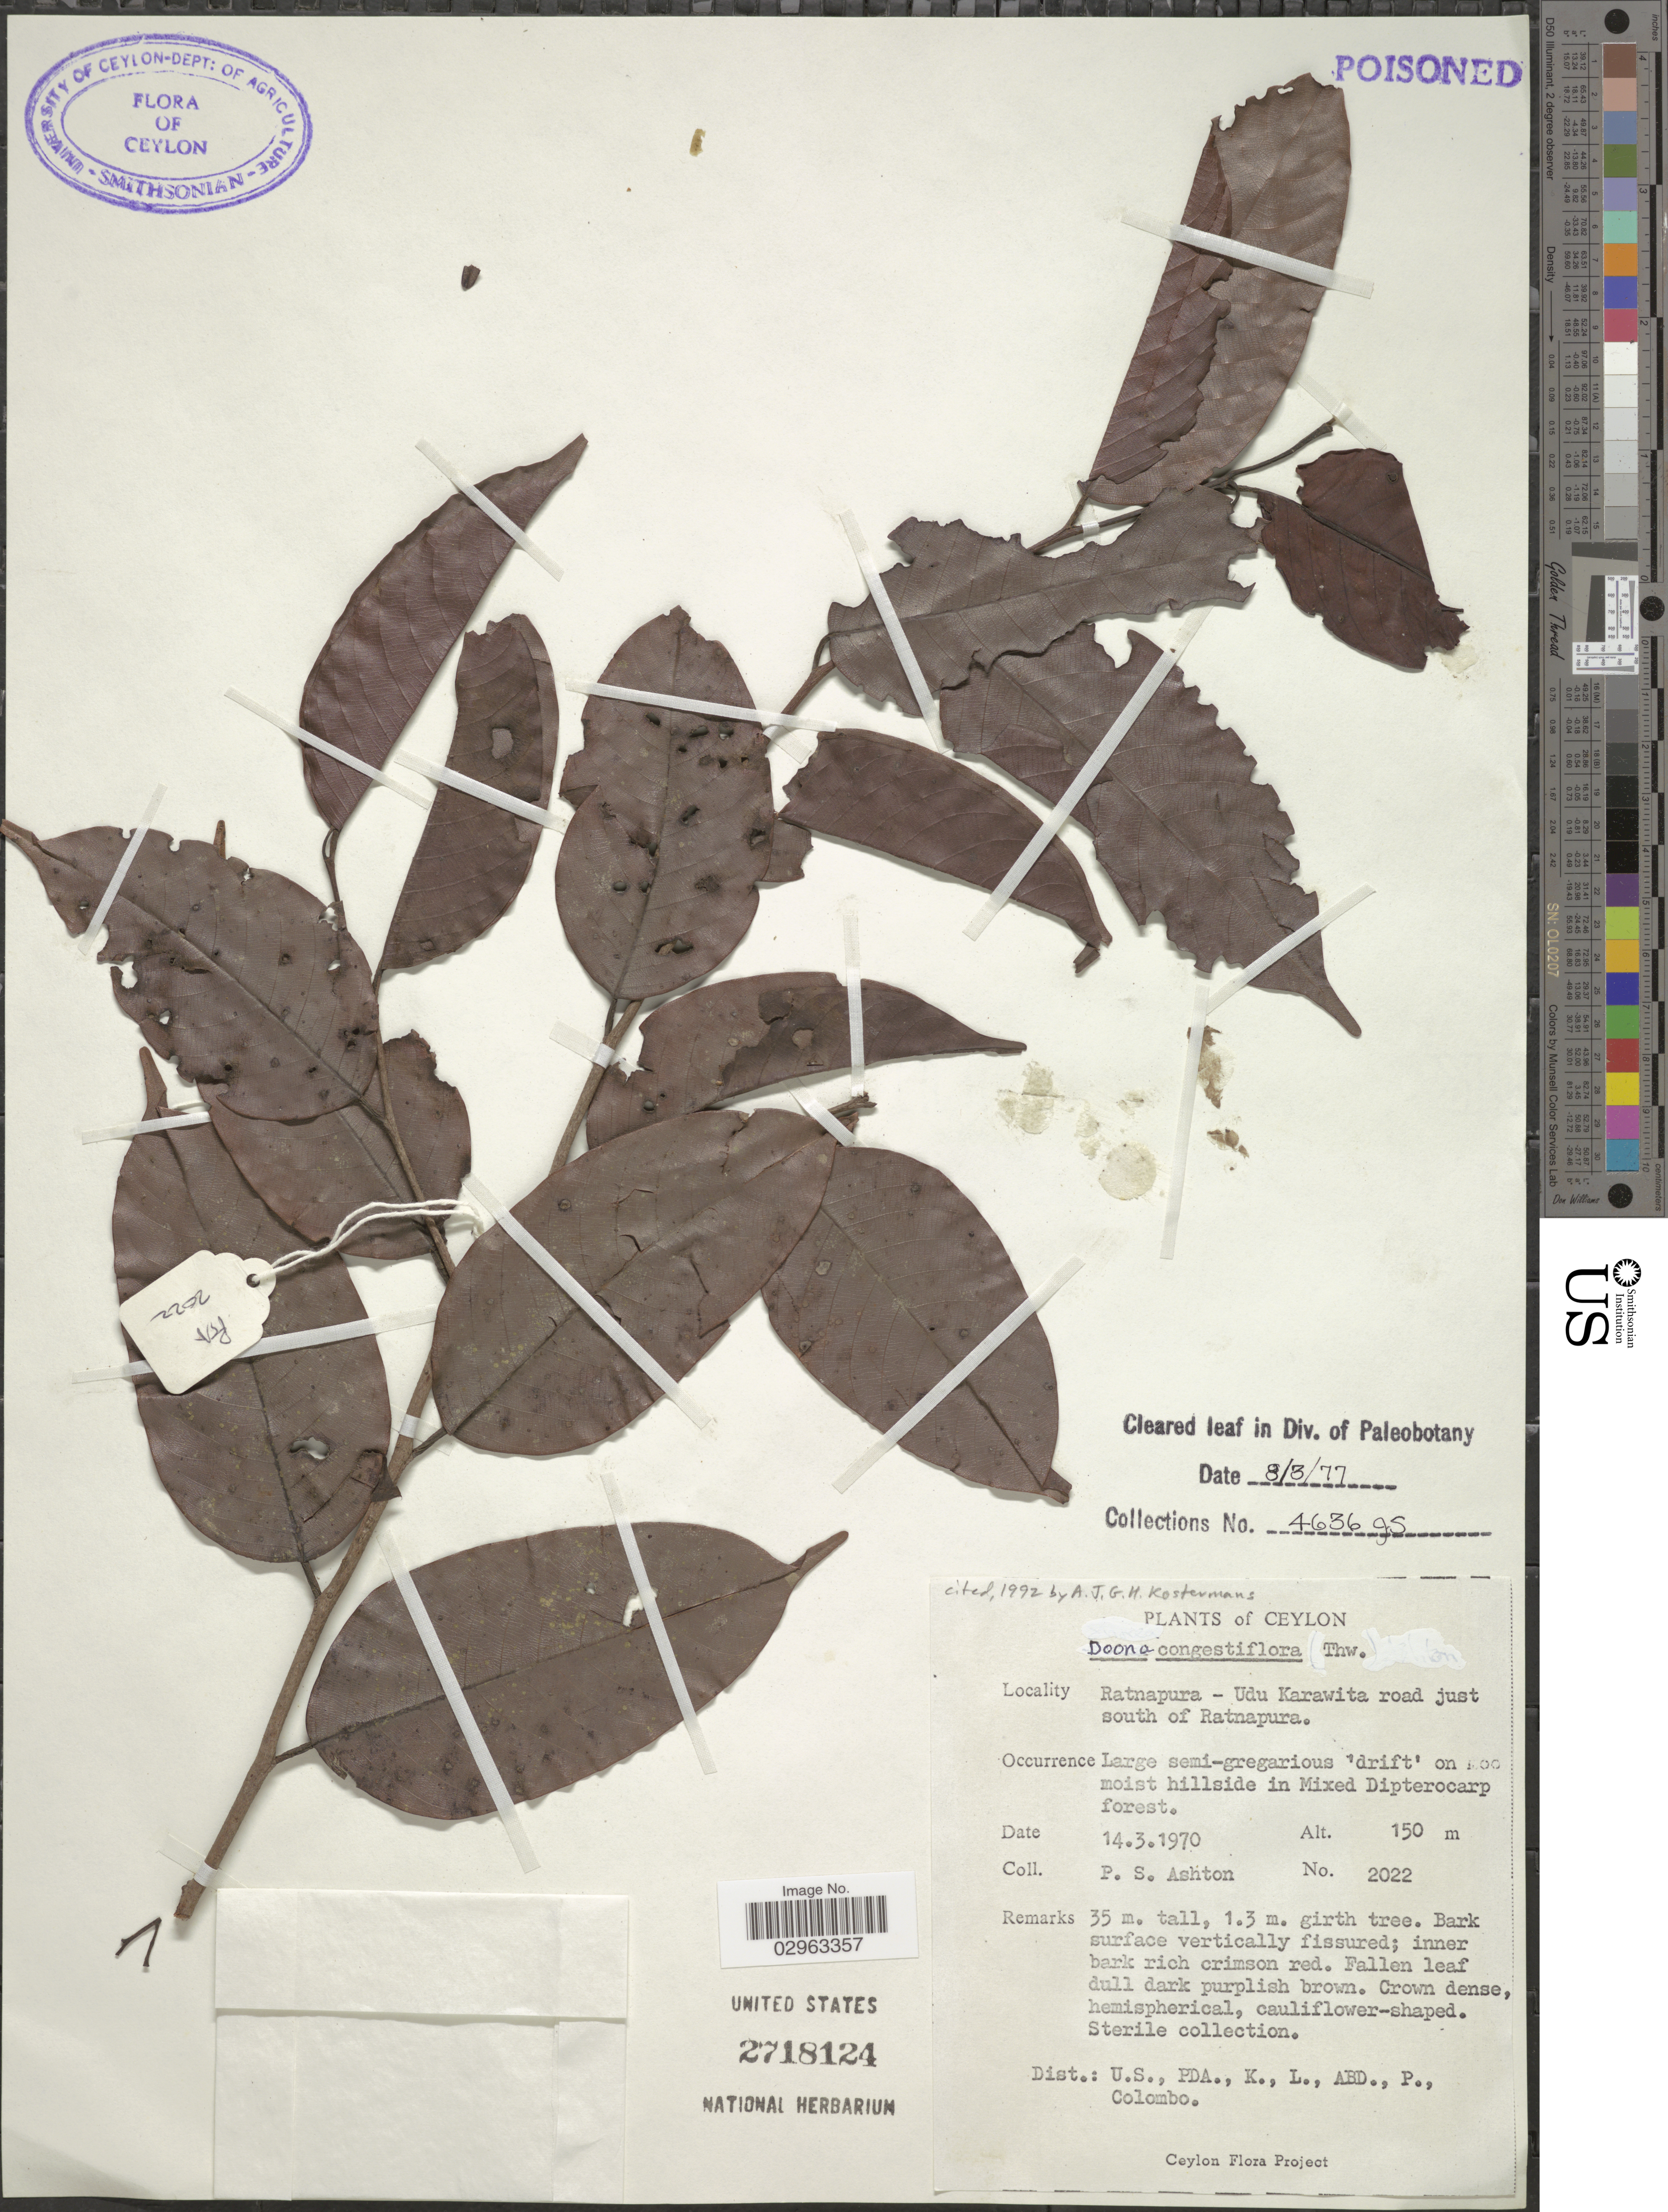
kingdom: Plantae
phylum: Tracheophyta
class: Magnoliopsida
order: Malvales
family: Dipterocarpaceae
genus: Doona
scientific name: Doona congestiflora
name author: Thwaites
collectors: P. S. Ashton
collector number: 2022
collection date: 1970-03-14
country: Sri Lanka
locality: Ceylon, Ratnapura - Udu Karawita road just south of Ratnapura.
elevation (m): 150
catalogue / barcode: US 2718124